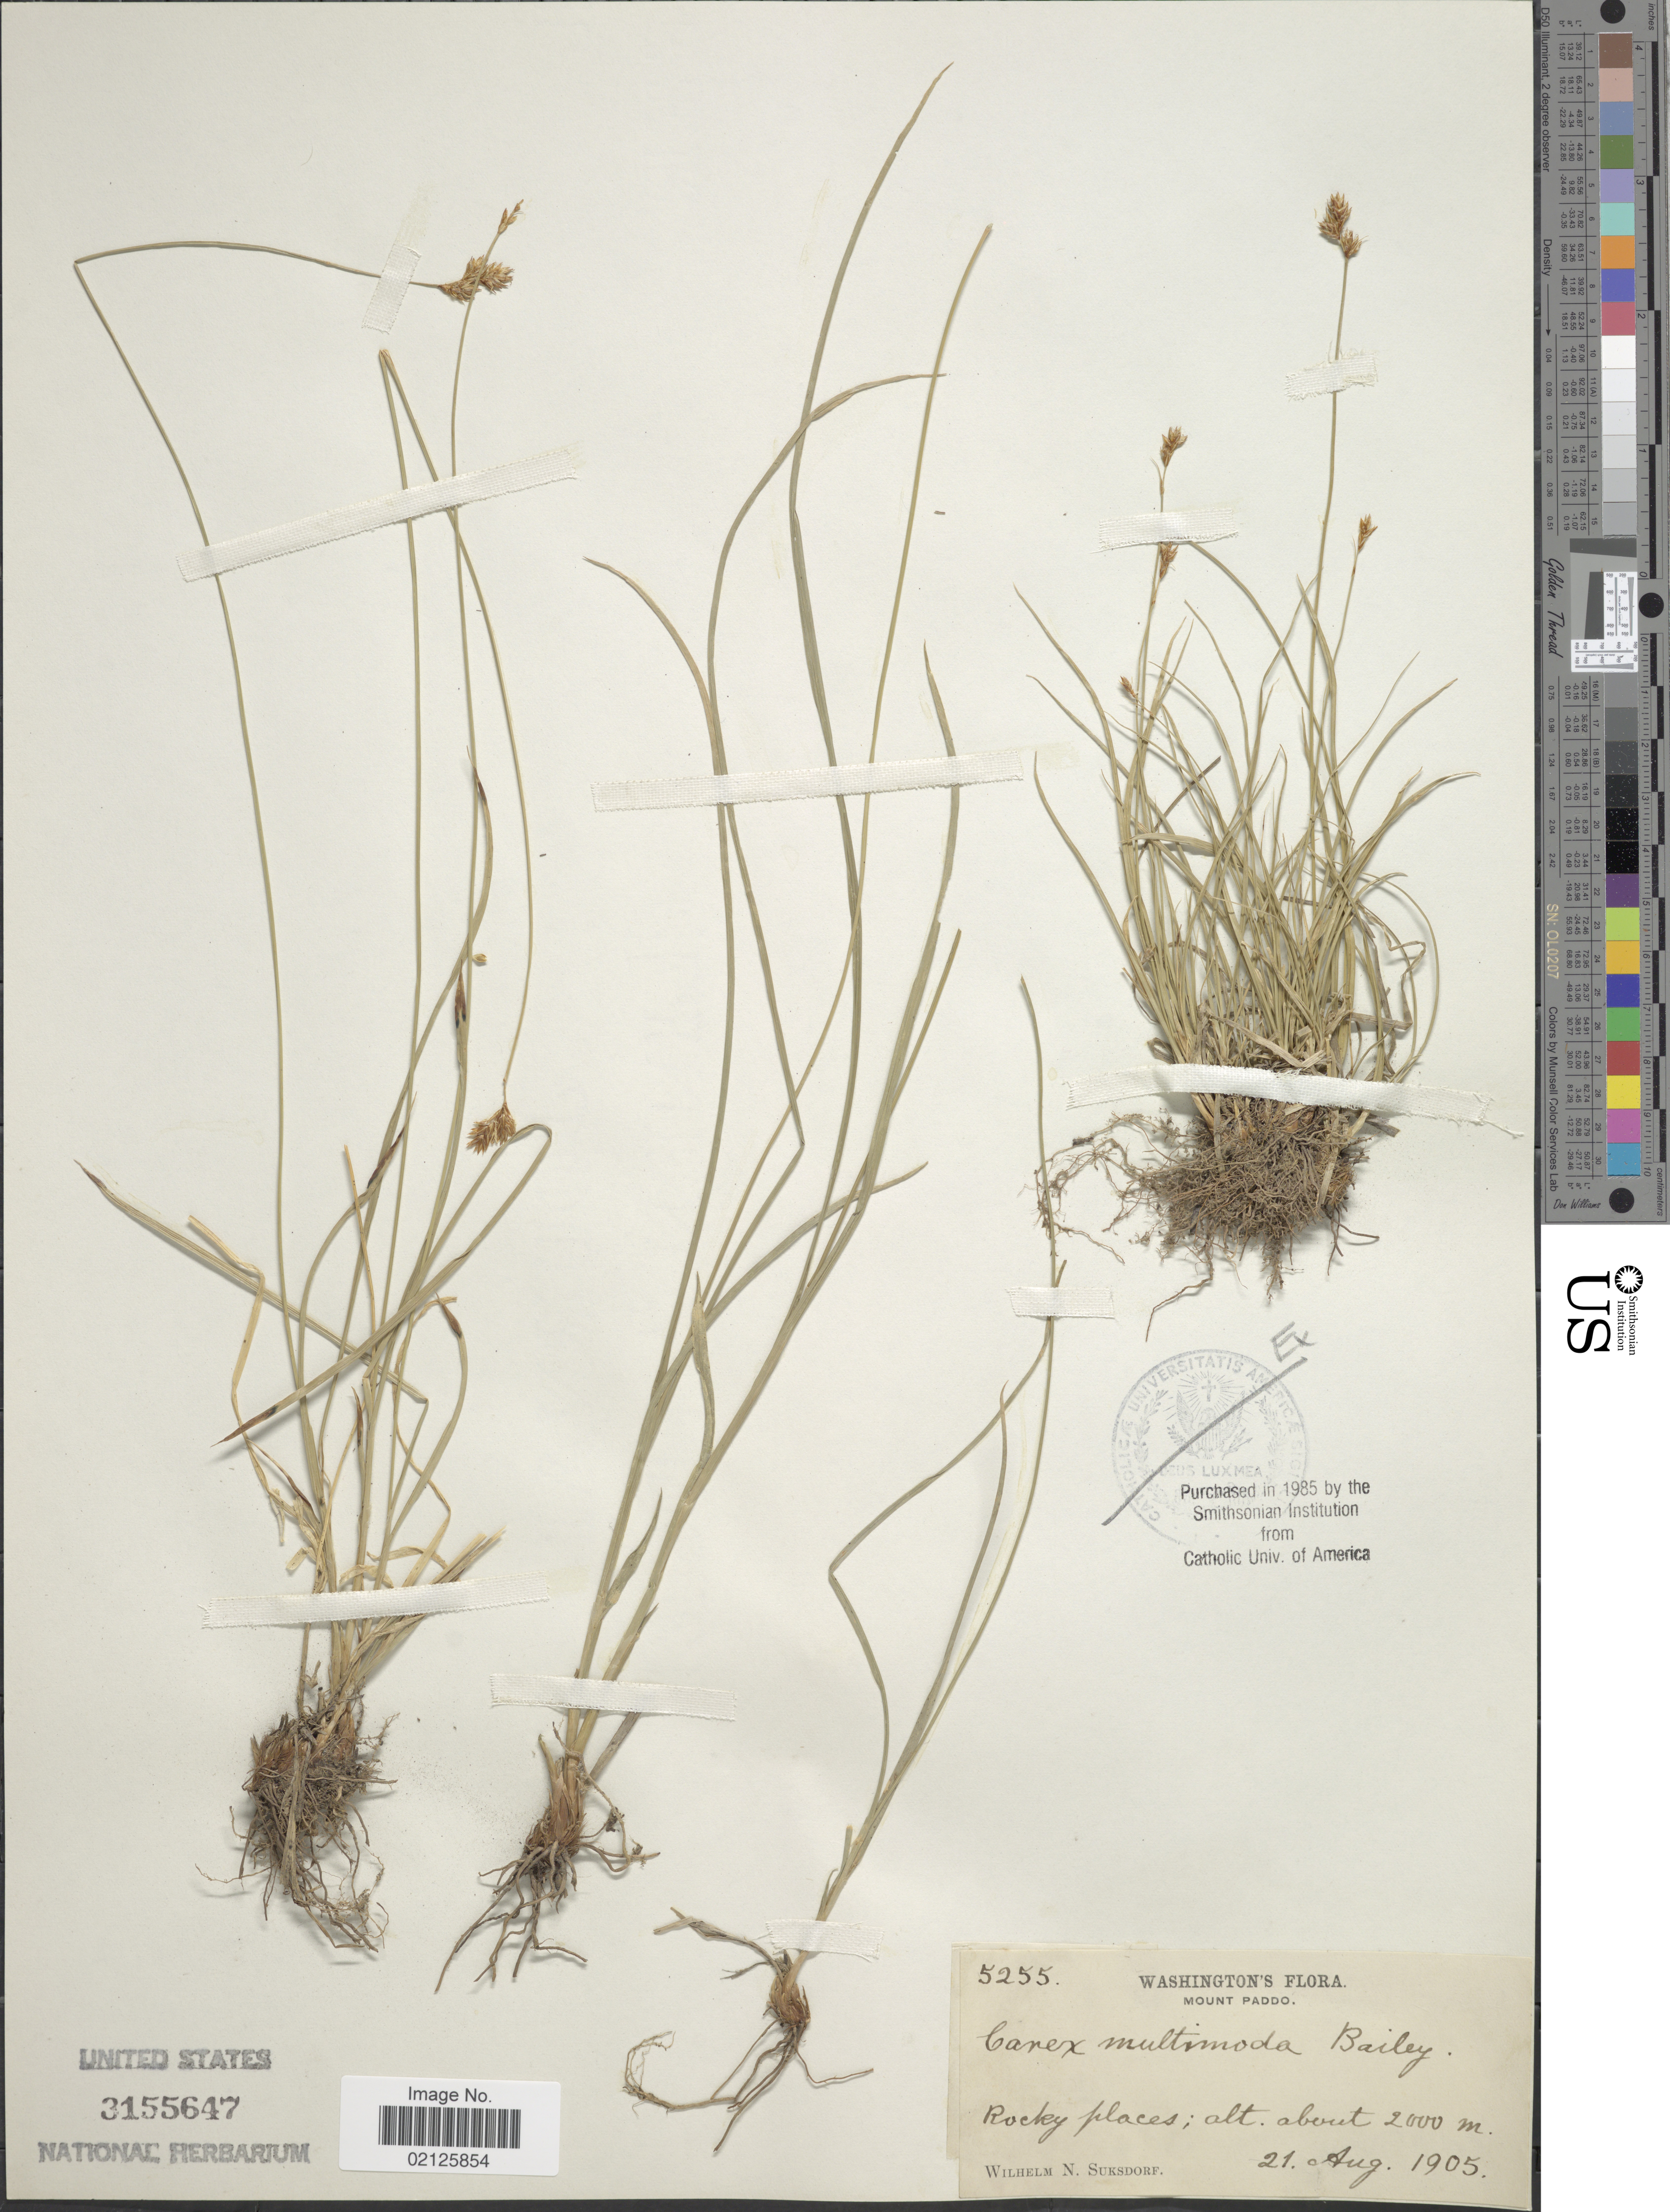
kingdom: Plantae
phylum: Tracheophyta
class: Liliopsida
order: Poales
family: Cyperaceae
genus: Carex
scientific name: Carex preslii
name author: Steud.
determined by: Stacey, J. W.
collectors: W. N. Suksdorf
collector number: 5255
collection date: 1905-08-21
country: United States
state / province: Washington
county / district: Skamania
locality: Mount Paddo, Rocky places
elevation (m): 2000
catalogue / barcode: US 3155647